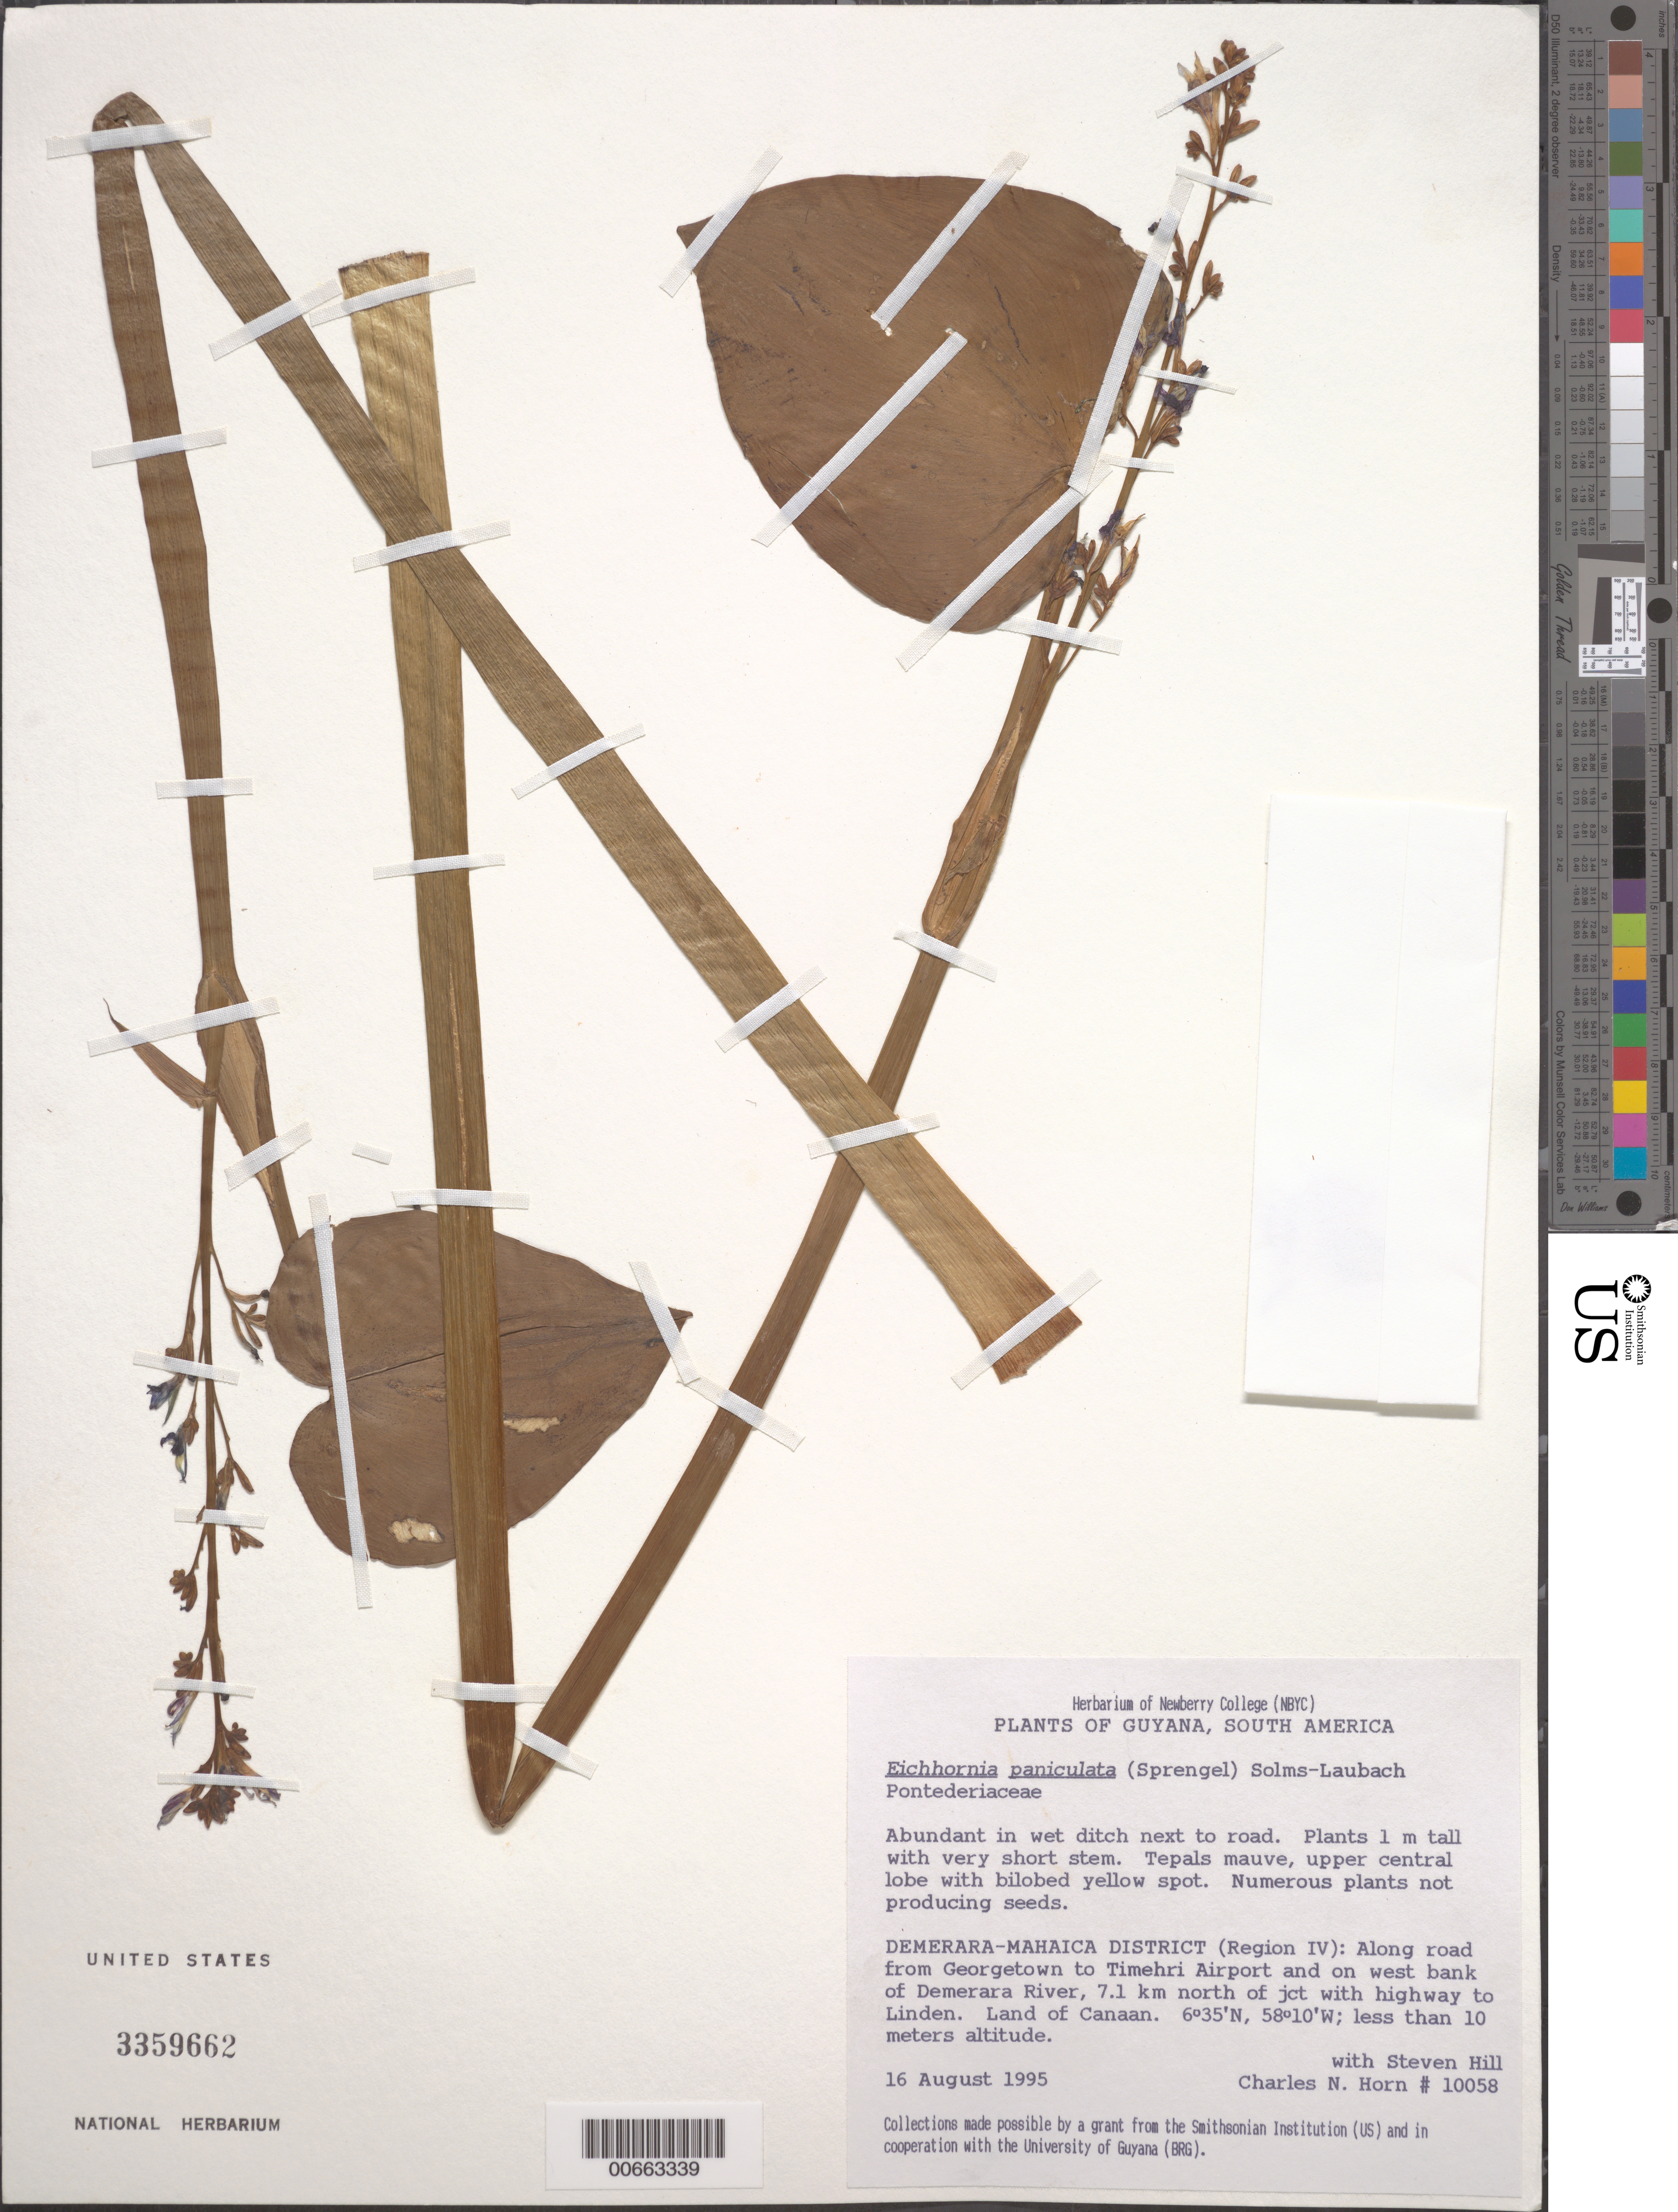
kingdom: Plantae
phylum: Tracheophyta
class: Liliopsida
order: Commelinales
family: Pontederiaceae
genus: Eichhornia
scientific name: Eichhornia paniculata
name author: Solms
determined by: Horn, Charles N.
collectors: C. N. Horn & S. Hill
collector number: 10058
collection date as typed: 16-Aug-95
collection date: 1995-08-16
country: Guyana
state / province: Demerara-Mahaica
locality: Georgetown, road to Timehri Airport, on west bank of Demerara R., 7.1 km north of jct with highway to Linden. Land of Canaan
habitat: Along road, in wet ditch next to road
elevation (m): -2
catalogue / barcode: US 3359662